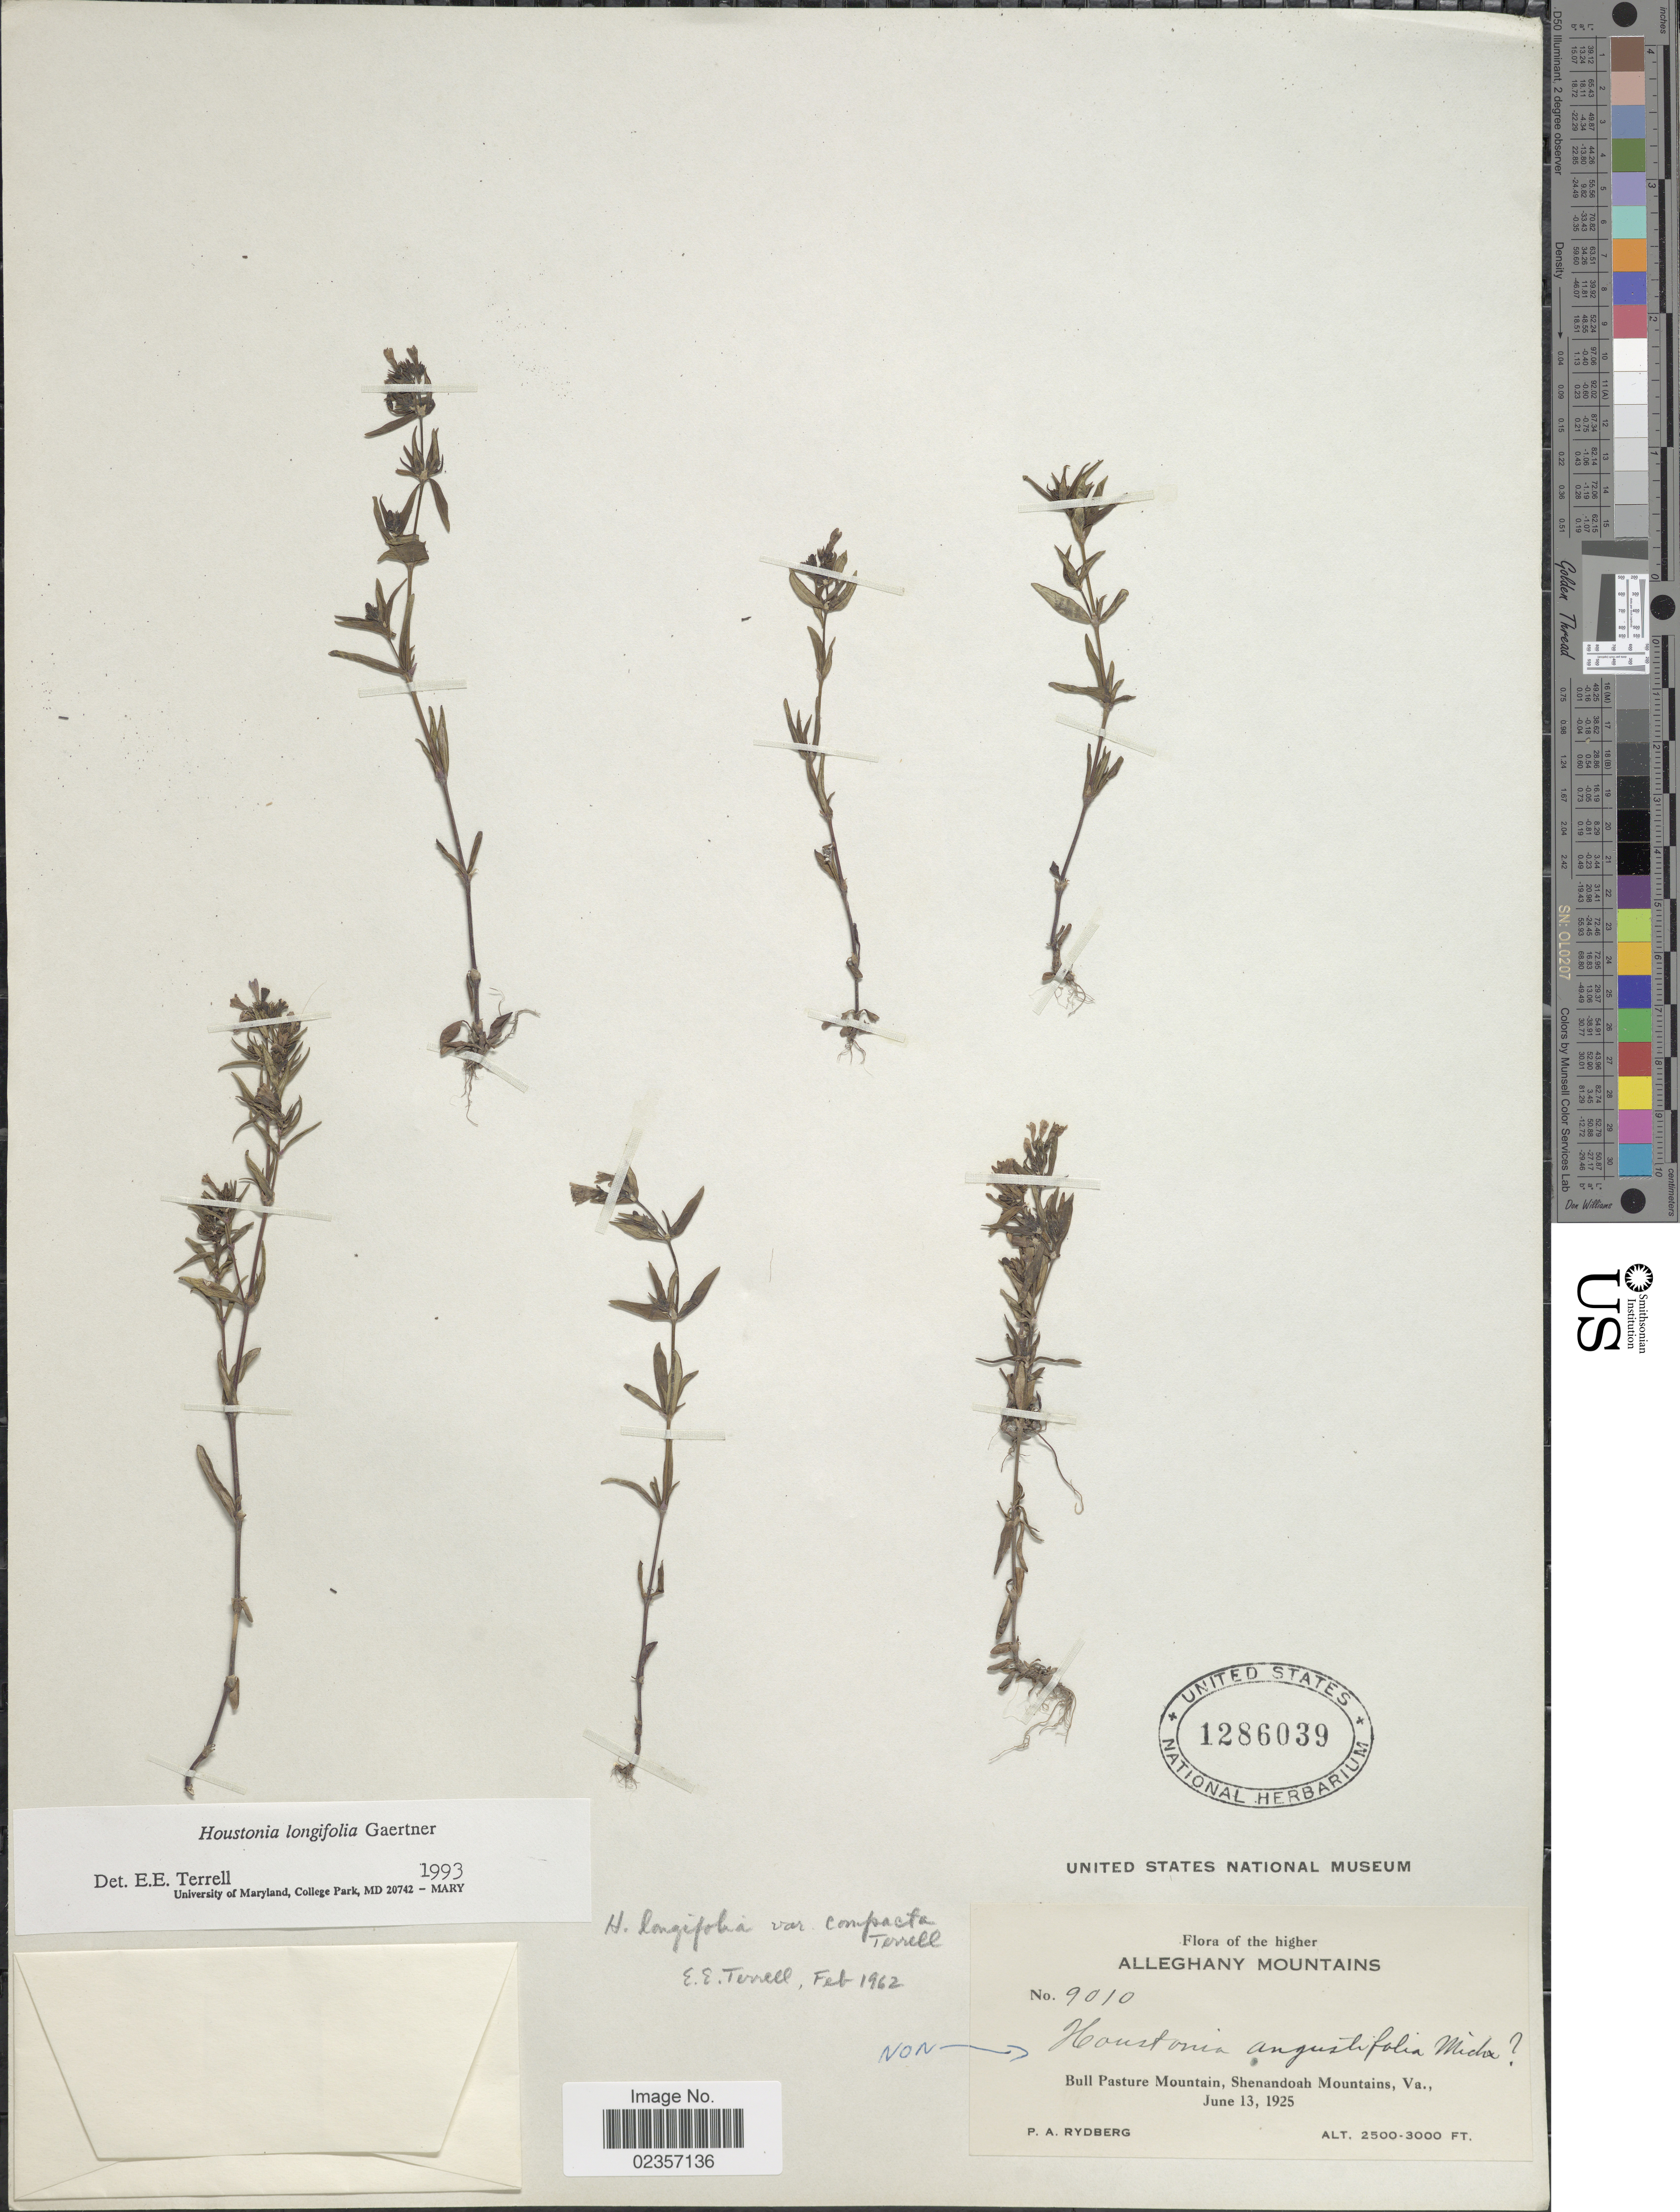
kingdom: Plantae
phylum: Tracheophyta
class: Magnoliopsida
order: Gentianales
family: Rubiaceae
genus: Houstonia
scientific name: Houstonia longifolia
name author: Gaertn.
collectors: P. A. Rydberg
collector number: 9010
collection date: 1925-06-13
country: United States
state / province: Virginia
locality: The higher Alleghany Mountains, Bull Pasture Mountain, Shenandoah Mountains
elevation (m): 762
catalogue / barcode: US 1286039